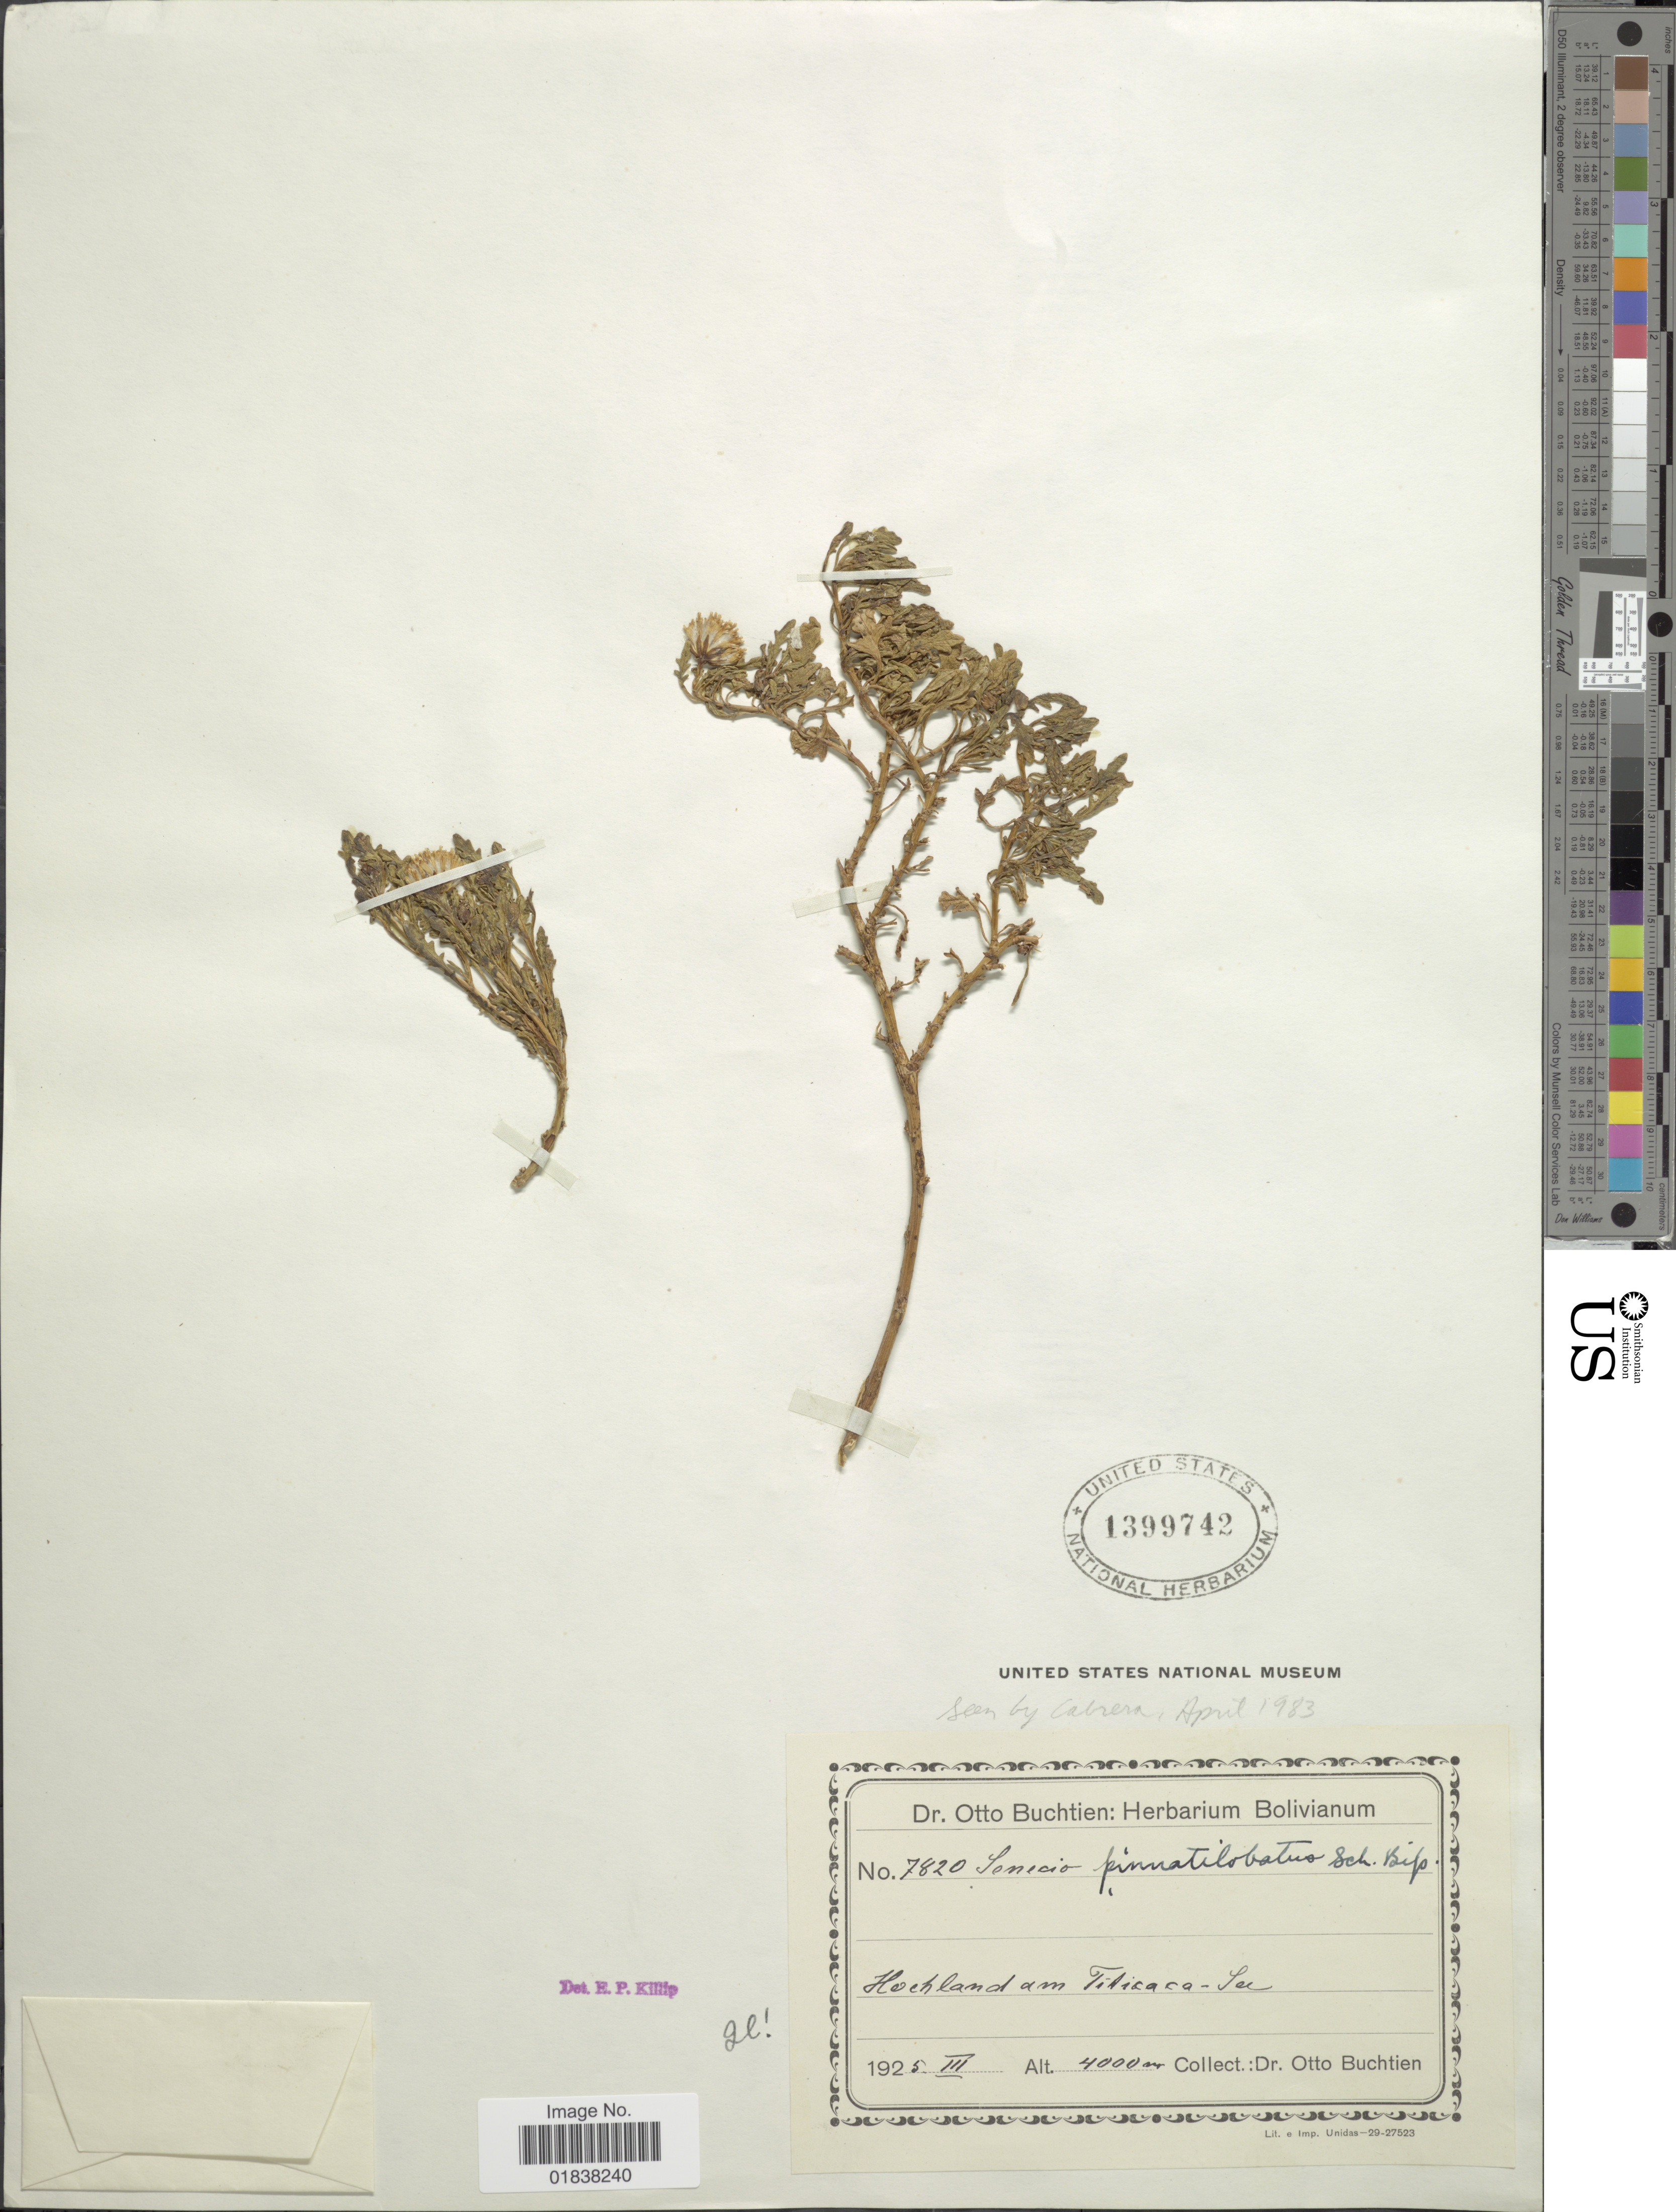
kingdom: Plantae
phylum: Tracheophyta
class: Magnoliopsida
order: Asterales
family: Asteraceae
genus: Senecio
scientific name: Senecio pinnatilobatus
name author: Sch. Bip.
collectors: O. Buchtien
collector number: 7820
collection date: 1925-03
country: Bolivia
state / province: La Paz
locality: Highlands at Titicaca Isla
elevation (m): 4000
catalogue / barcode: US 1399742